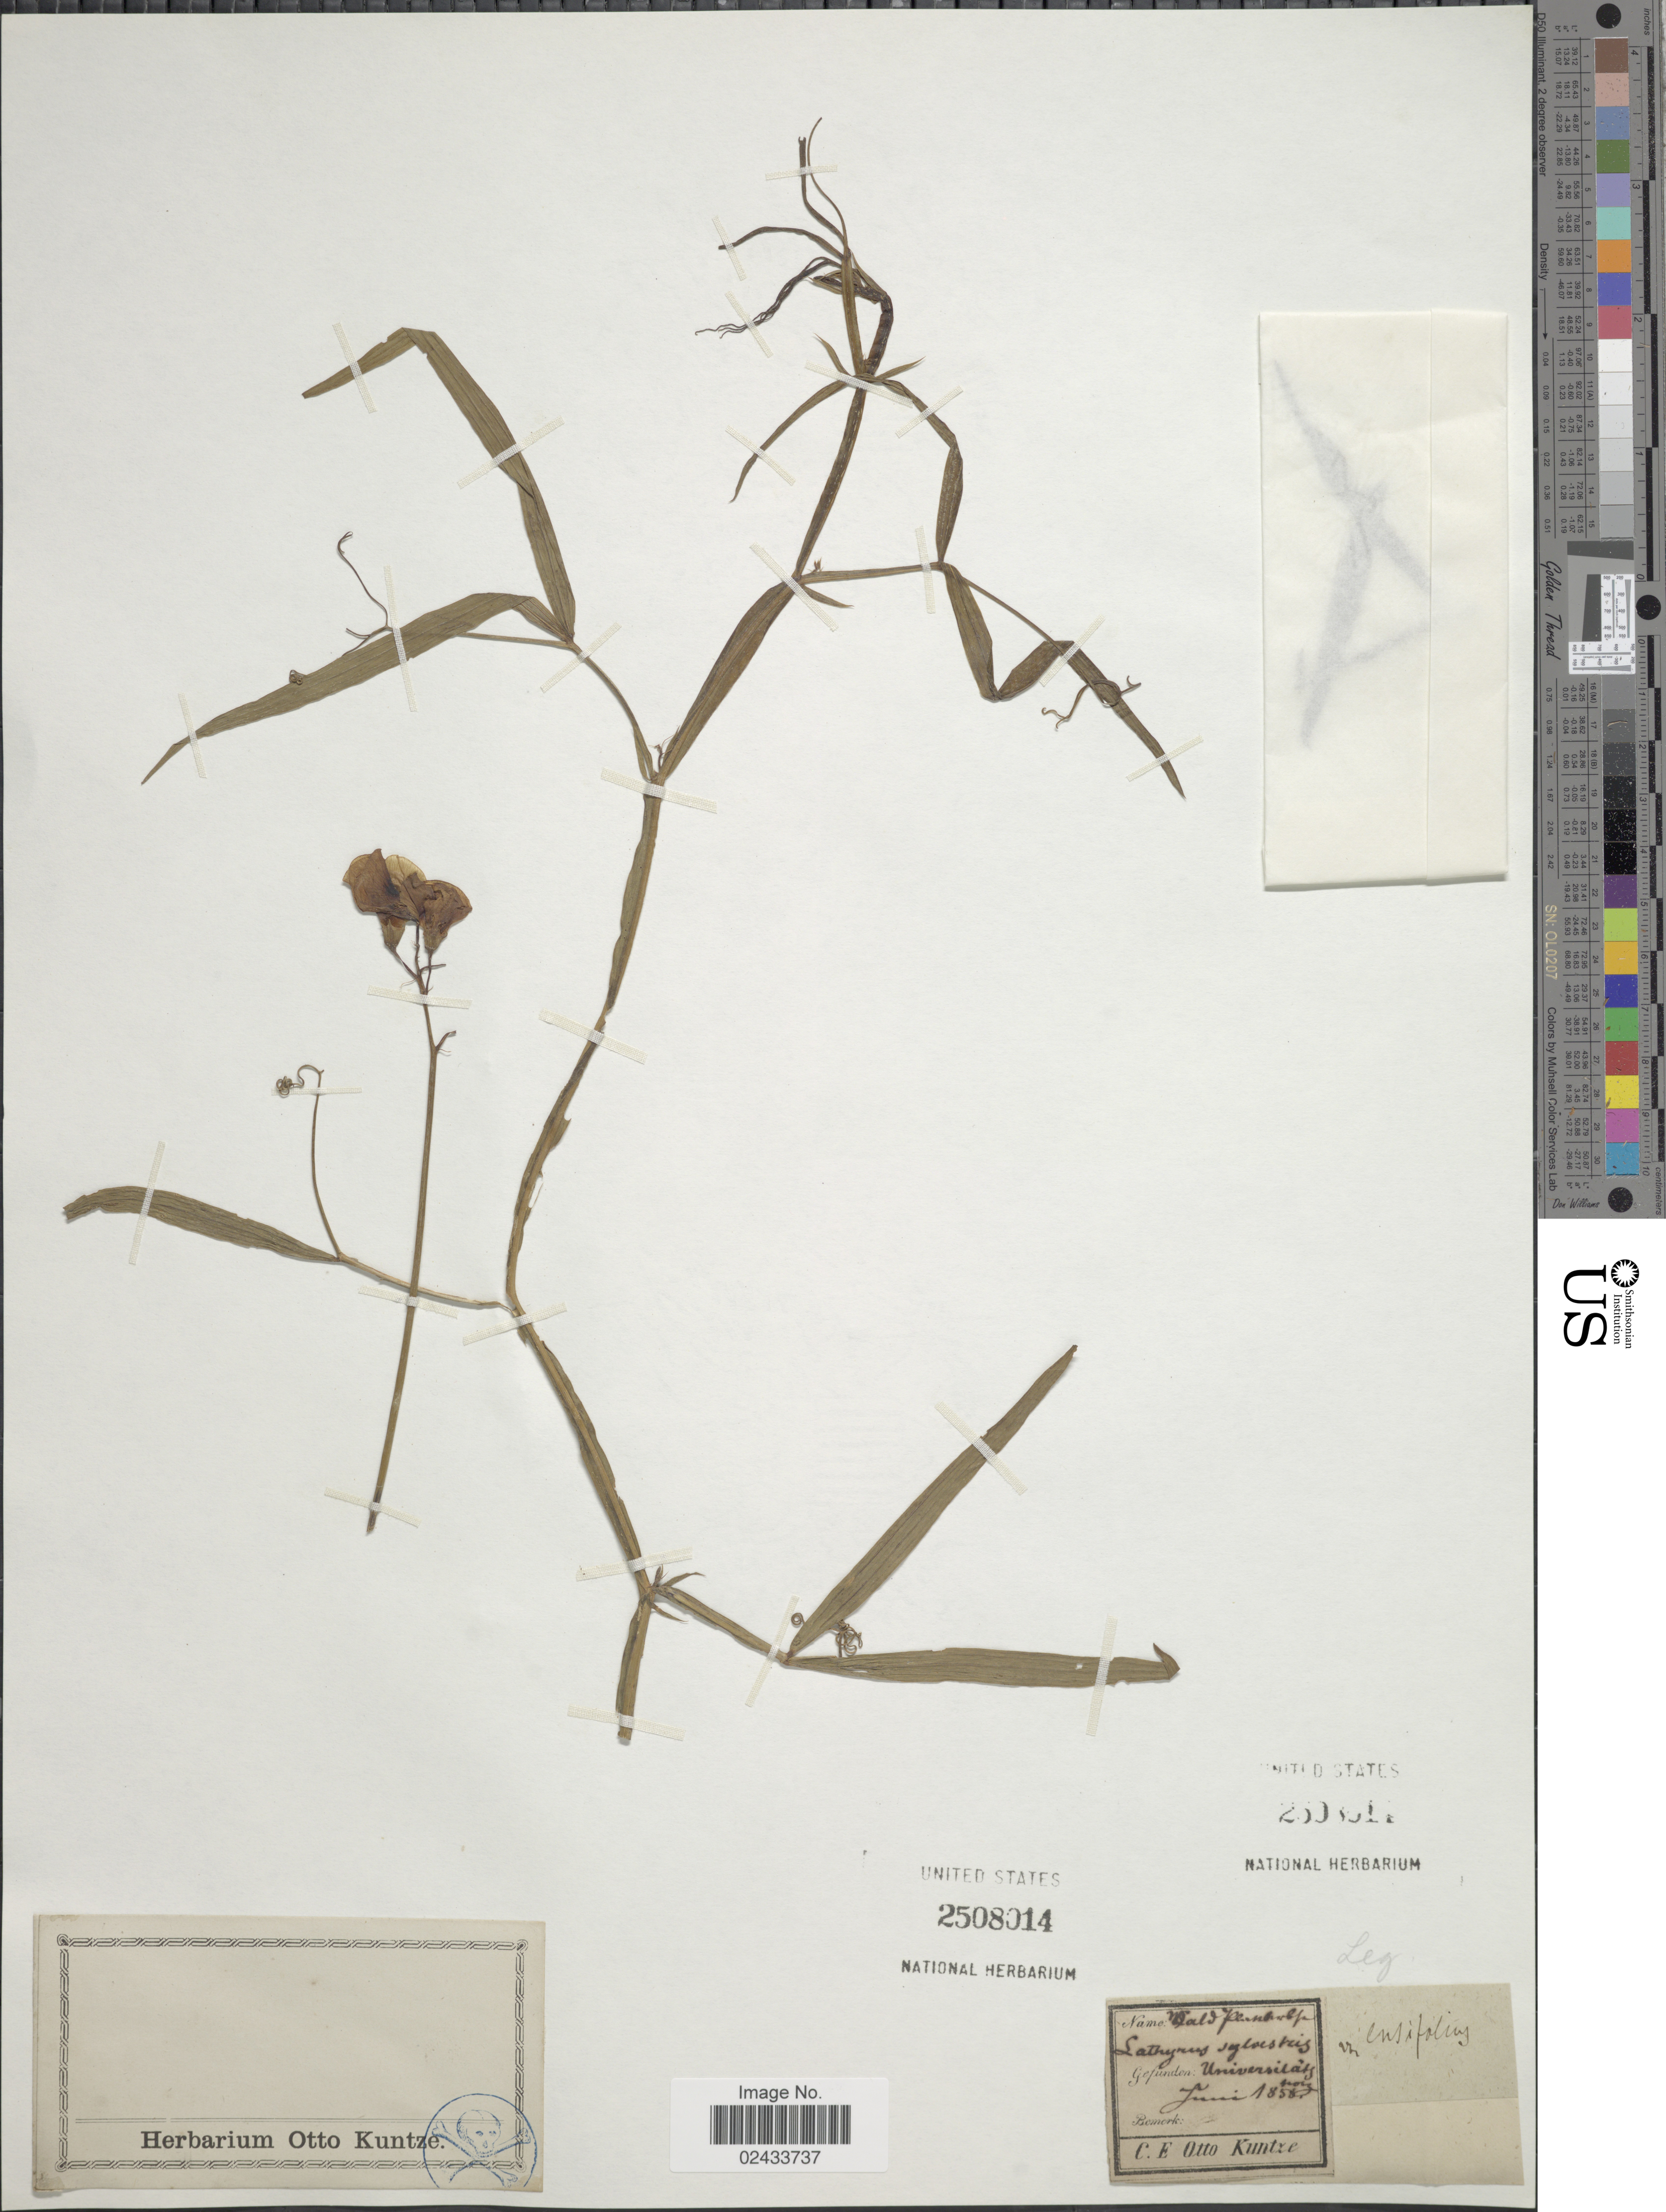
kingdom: Plantae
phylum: Tracheophyta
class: Magnoliopsida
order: Fabales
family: Fabaceae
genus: Lathyrus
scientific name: Lathyrus sylvestris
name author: L.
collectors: C.E.O. Kuntze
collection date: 1858-06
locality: Universitats [illegible] [cultivated?]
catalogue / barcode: US 2508014